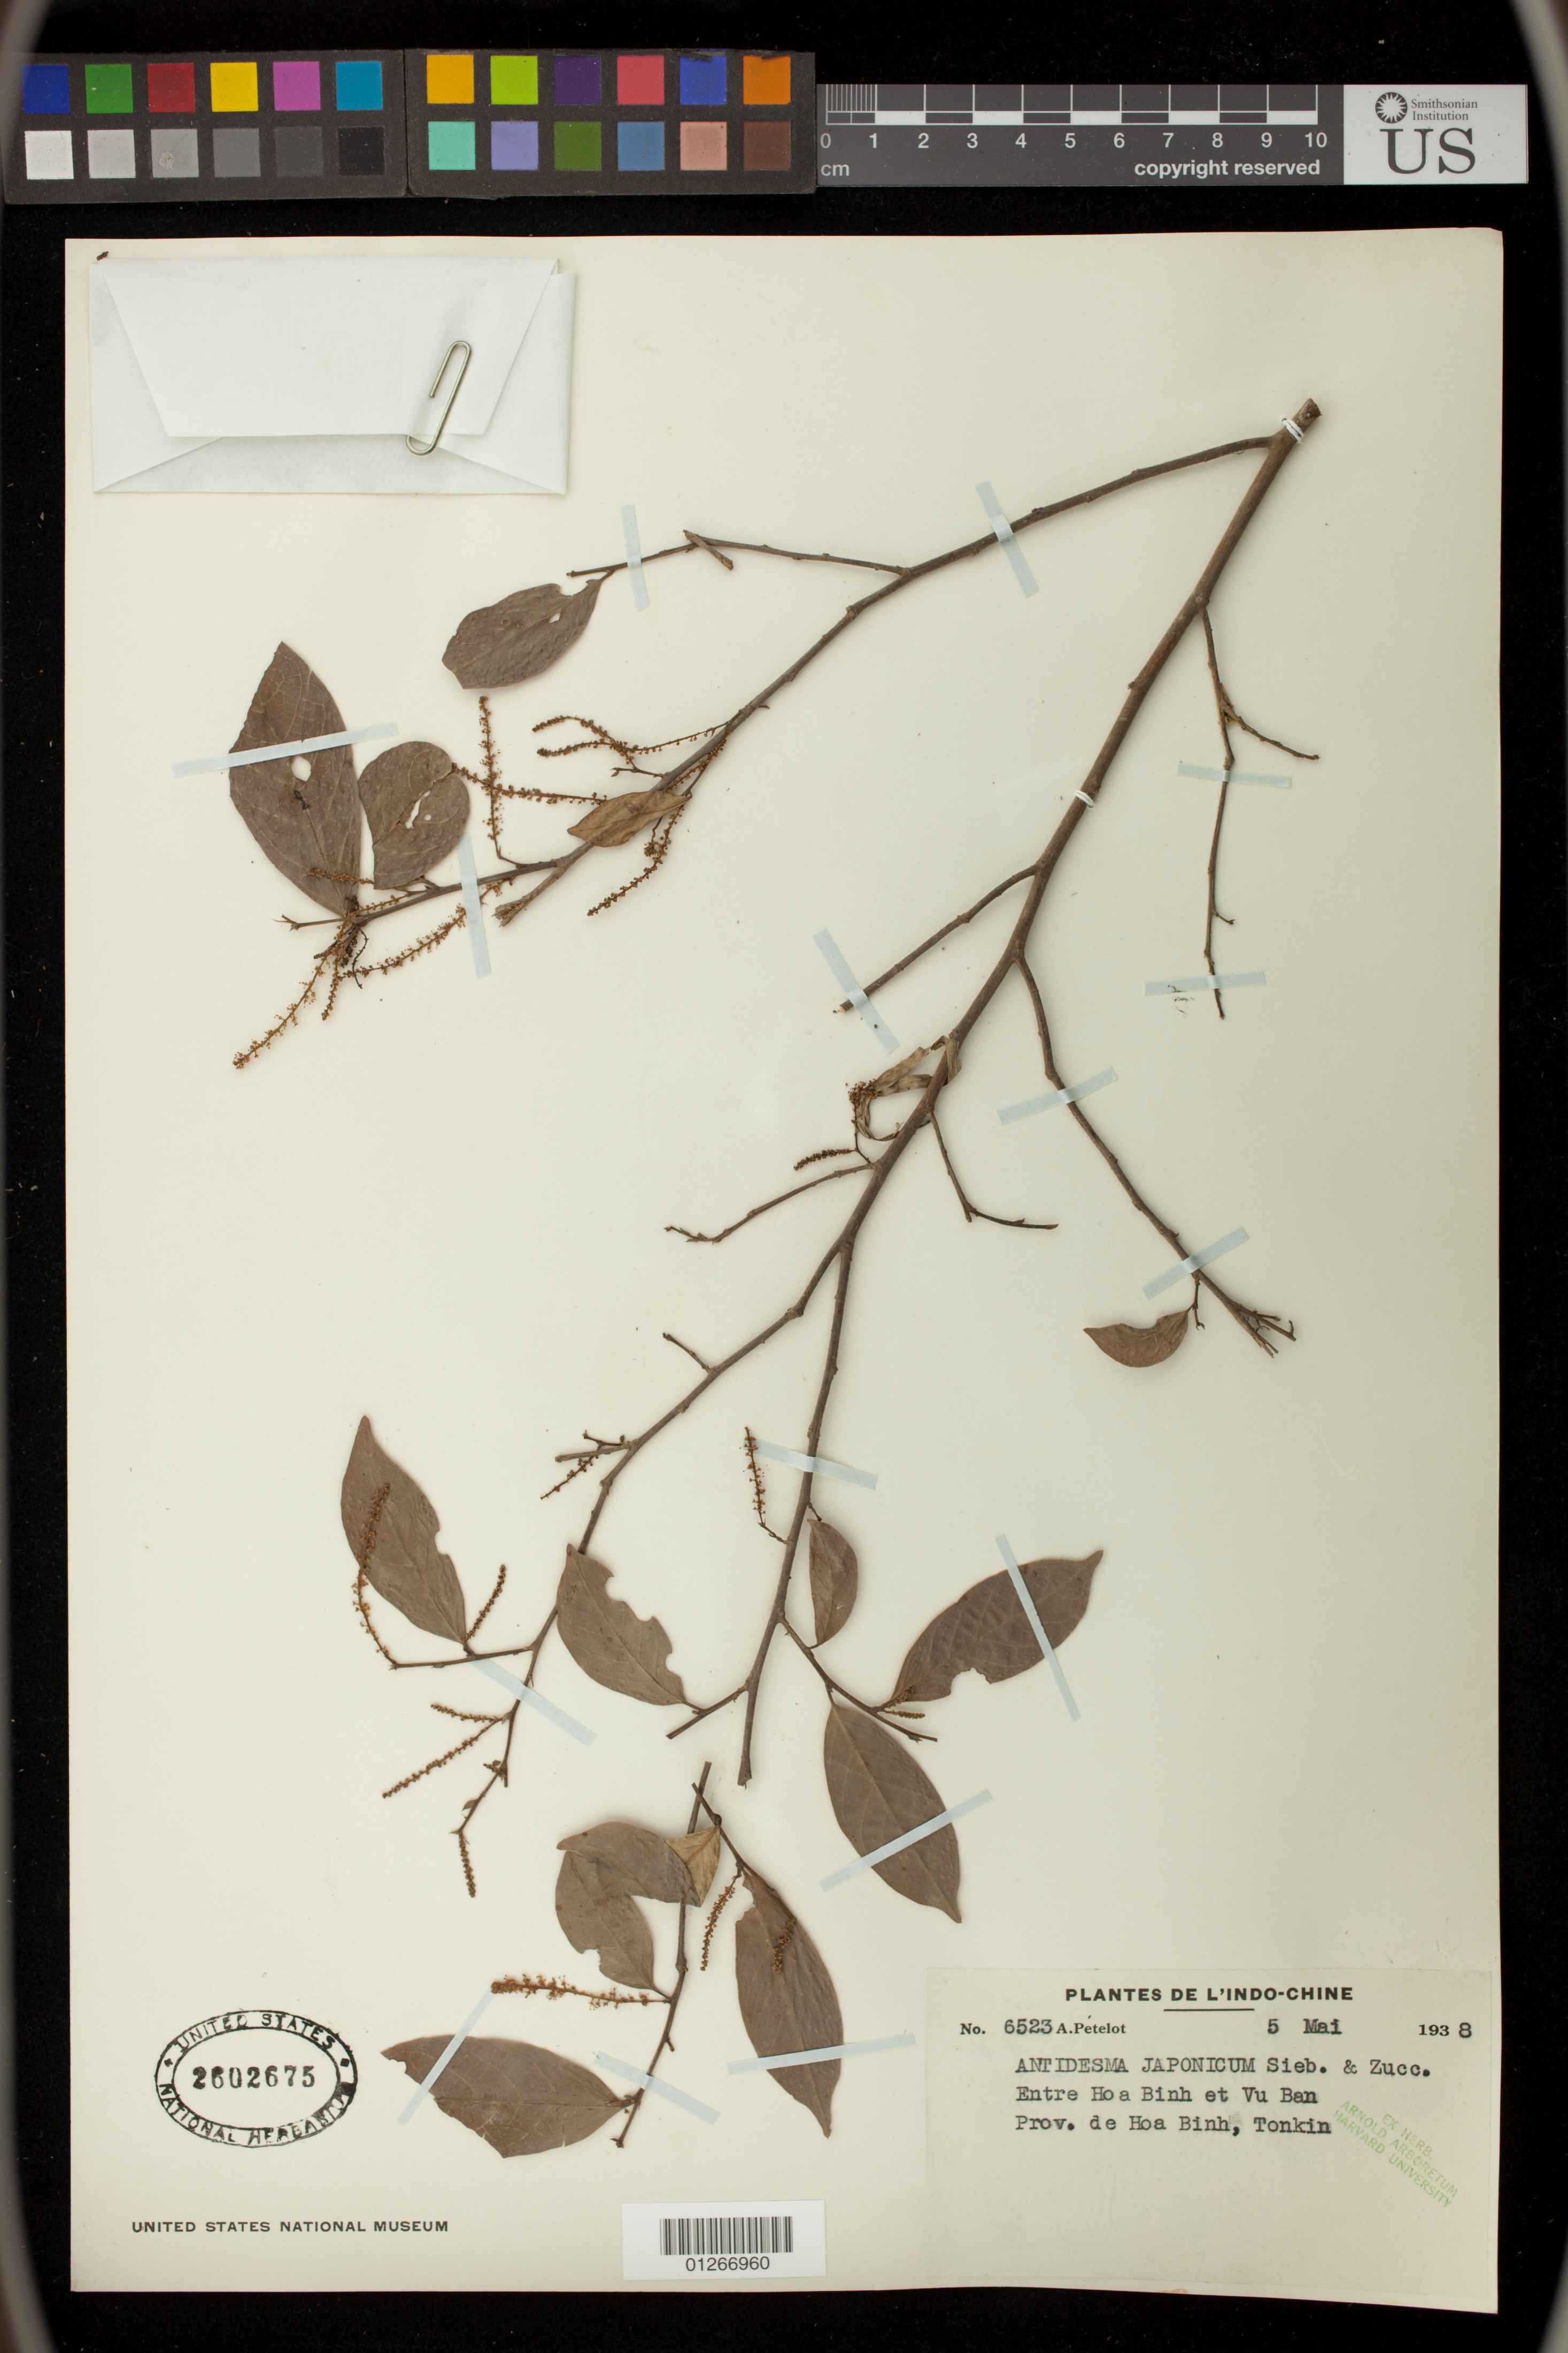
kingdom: Plantae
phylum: Tracheophyta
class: Magnoliopsida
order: Malpighiales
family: Phyllanthaceae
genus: Antidesma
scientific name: Antidesma japonicum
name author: Siebert & Zucc.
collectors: A. Petelot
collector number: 6523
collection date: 1938-05-05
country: Vietnam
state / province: Hoa Binh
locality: Entre Hoa Binh et Vu Ban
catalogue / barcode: US 2602675